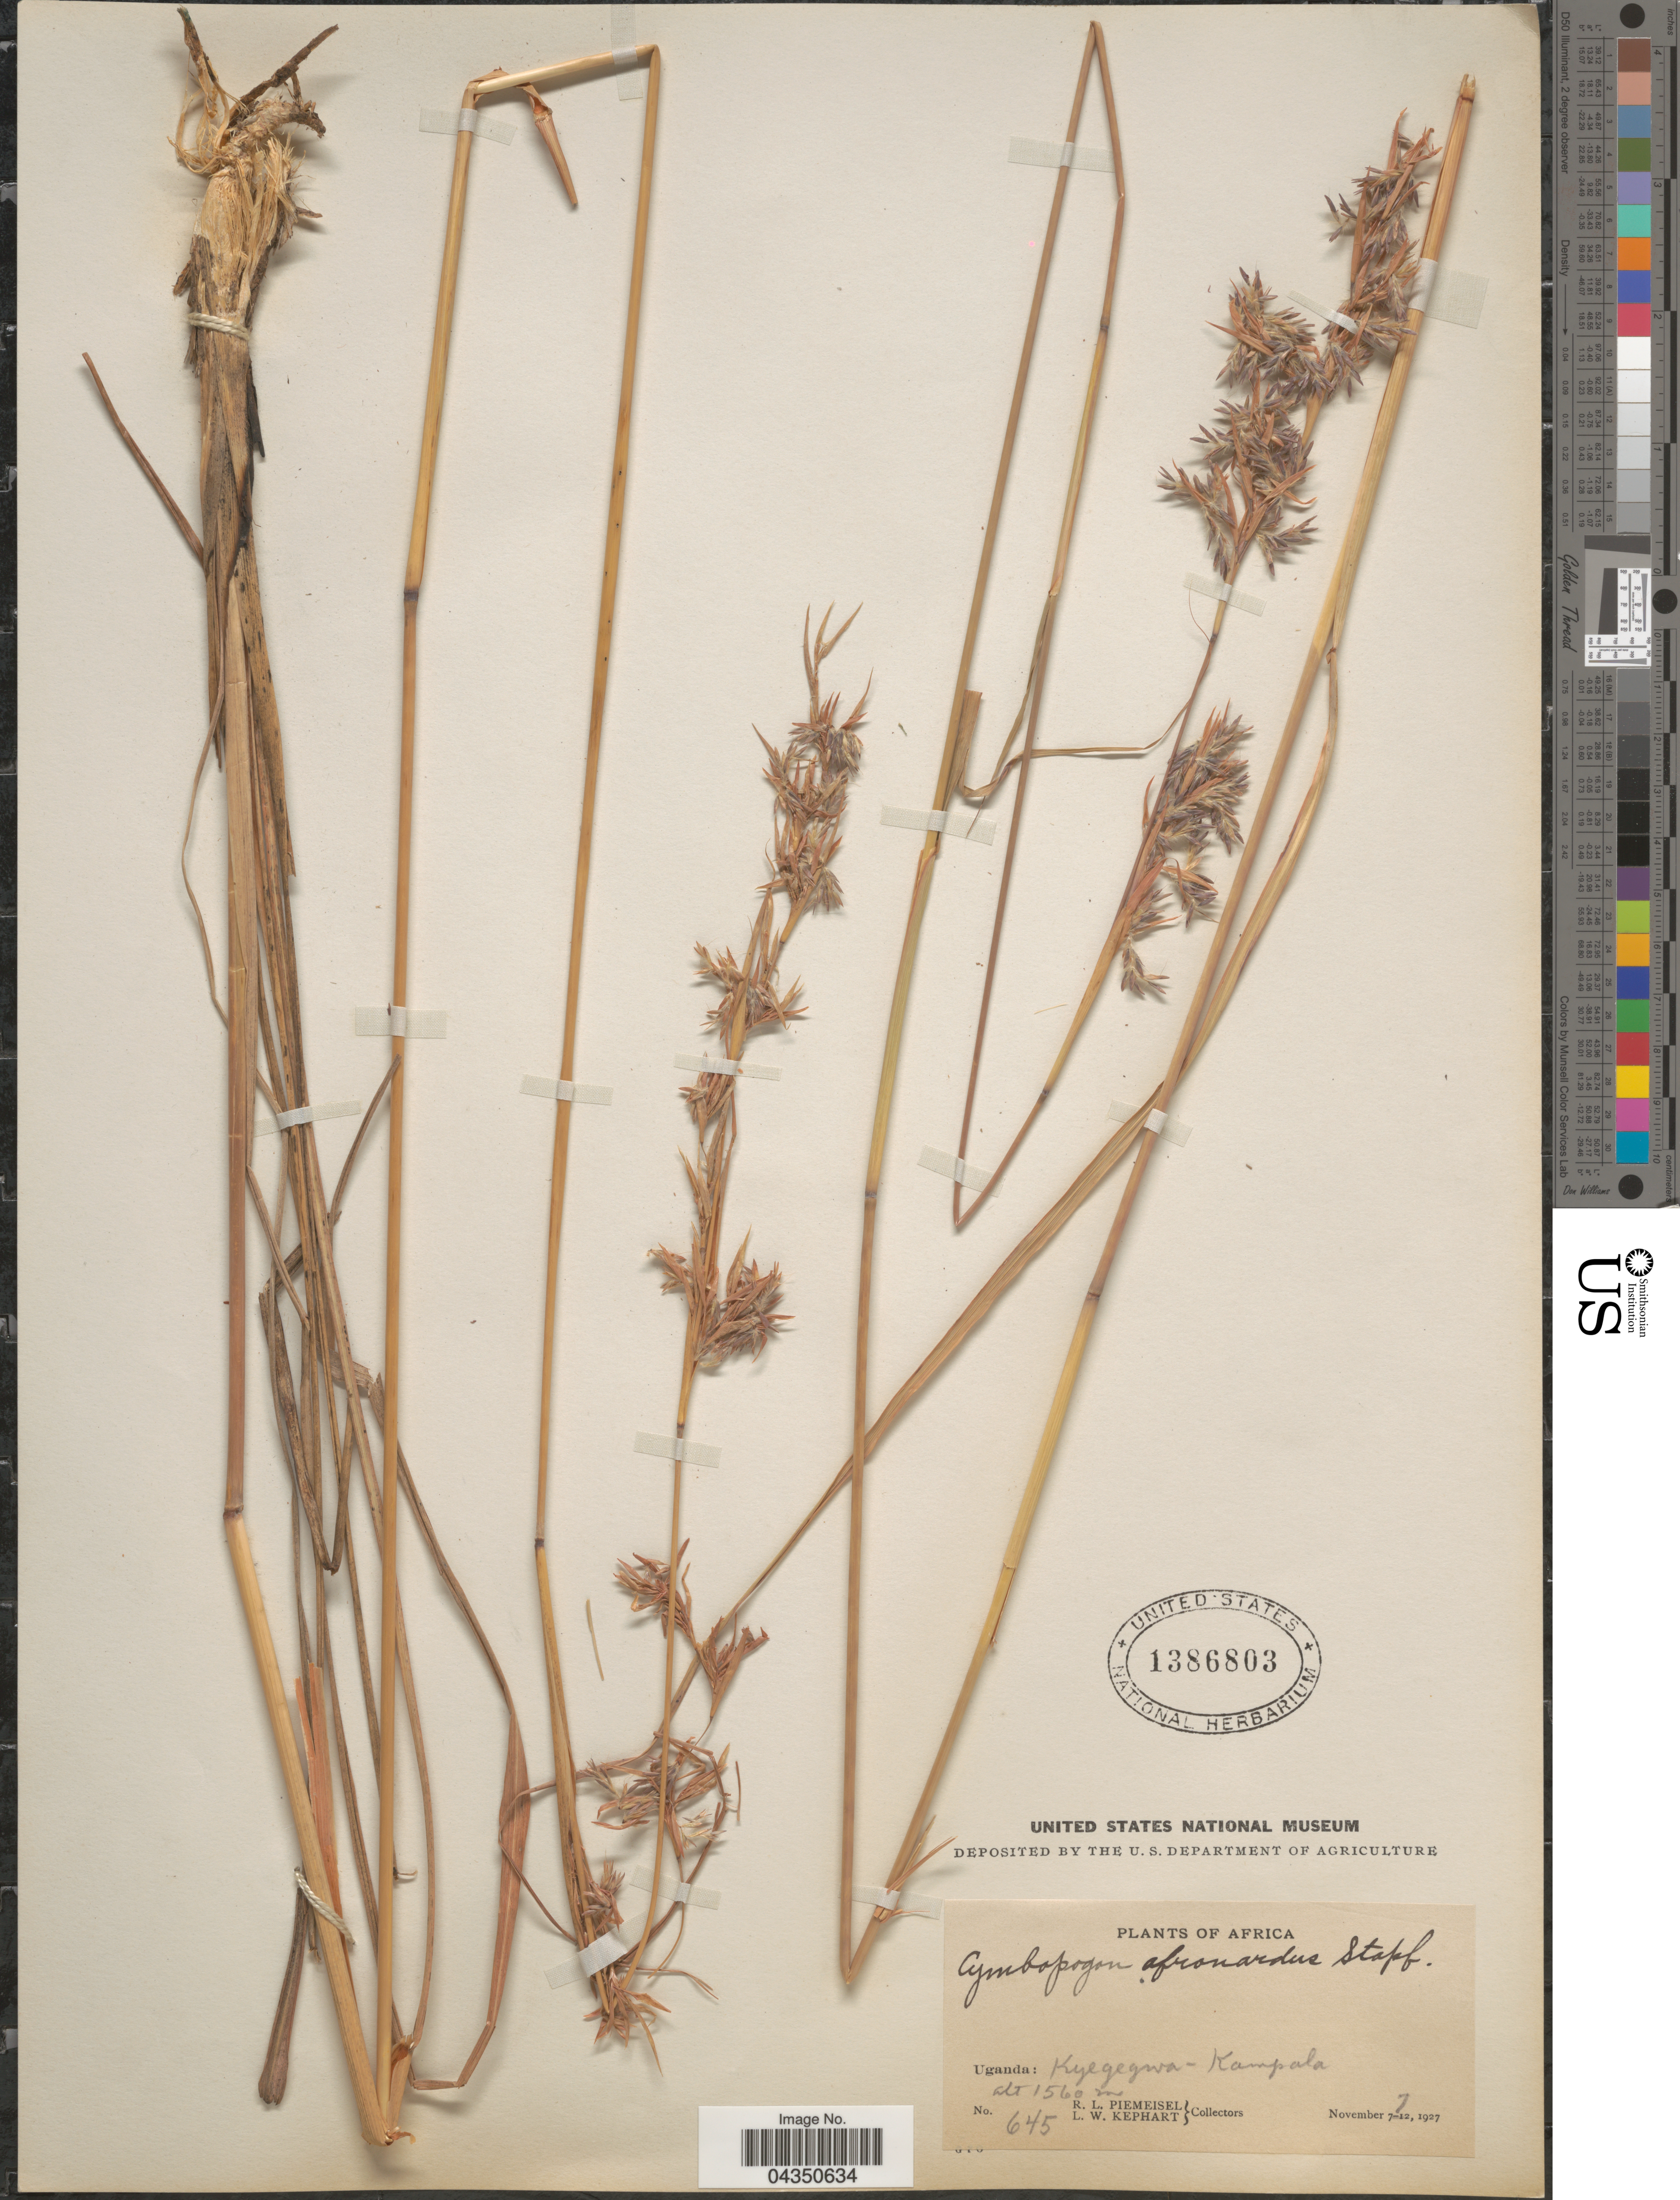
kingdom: Plantae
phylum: Tracheophyta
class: Liliopsida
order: Poales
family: Poaceae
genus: Cymbopogon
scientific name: Cymbopogon nardus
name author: (L.) Rendle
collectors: R. L. Piemeisel & L. W. Kephart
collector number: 645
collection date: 1927-11-07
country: Uganda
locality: Kyegegwa-Kampala.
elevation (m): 1560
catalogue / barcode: US 1386803